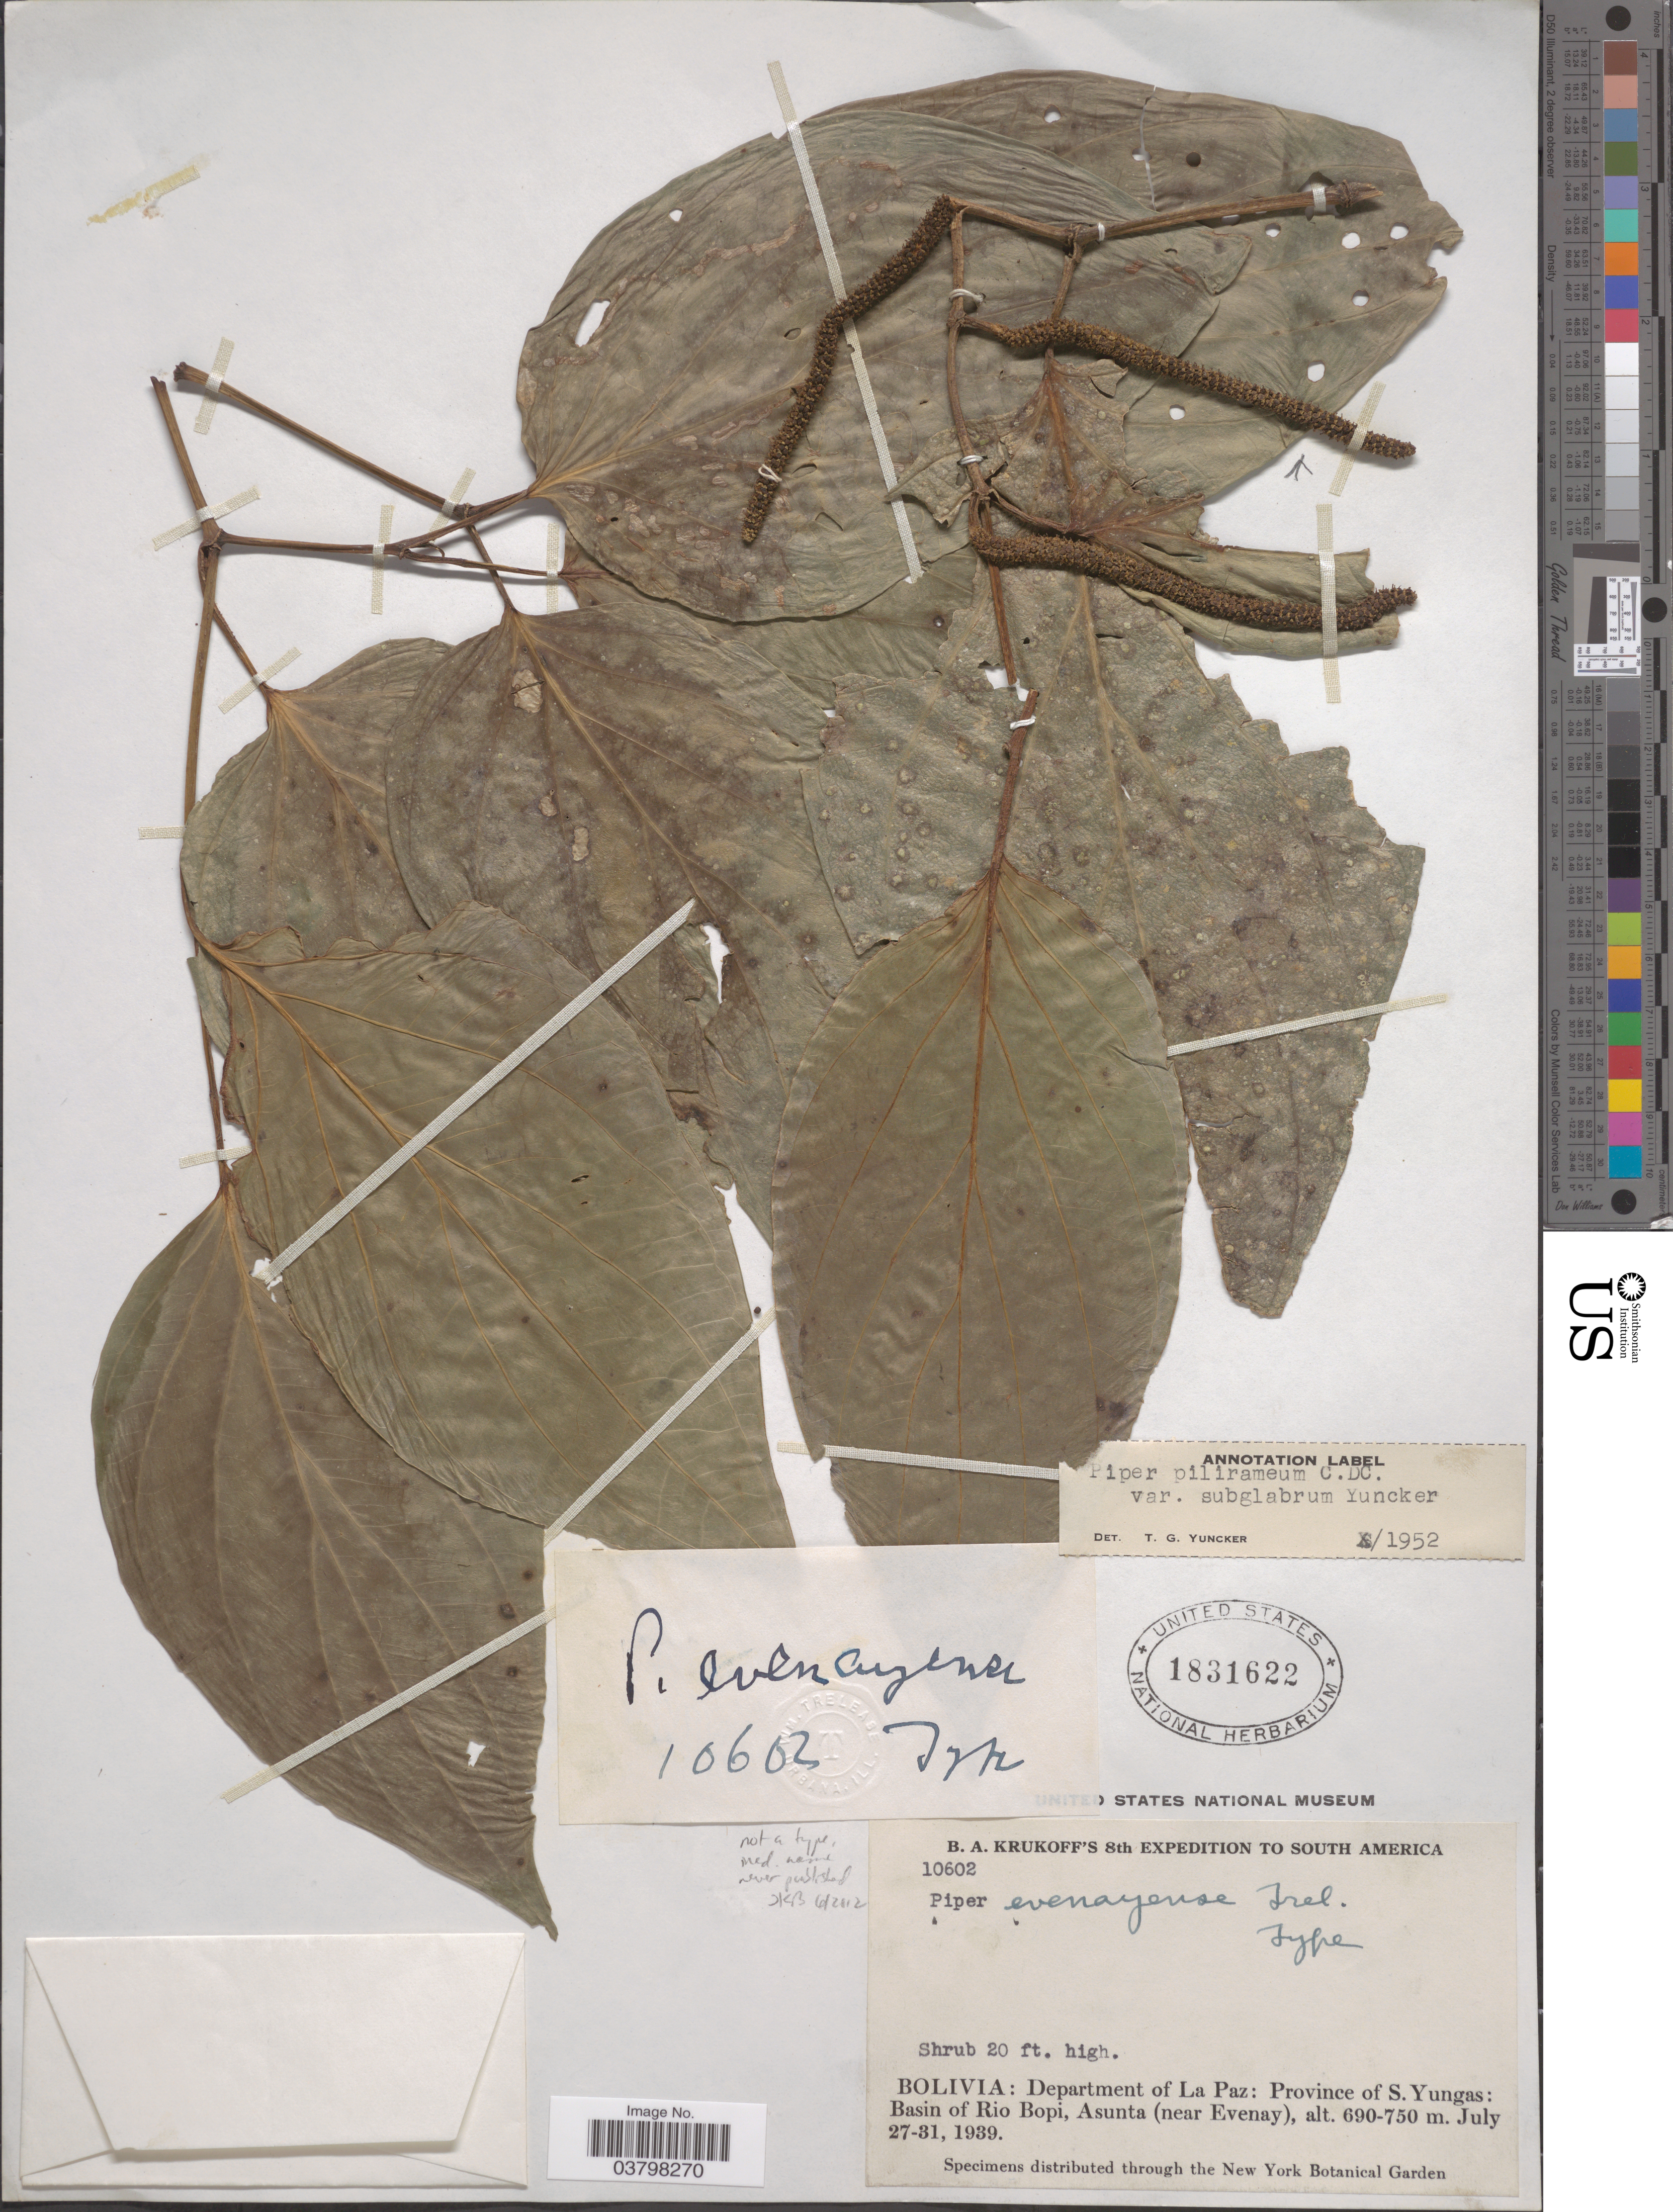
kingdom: Plantae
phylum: Tracheophyta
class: Magnoliopsida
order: Piperales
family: Piperaceae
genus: Peperomia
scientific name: Peperomia pilirameum var. sublgabrum Yunck. ined. 6/2012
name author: Yunck.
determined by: Yuncker, T. G.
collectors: B. A. Krukoff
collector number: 10602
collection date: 1939-07-27/1939-07-31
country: Bolivia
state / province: La Paz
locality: Department of La Paz: Province of S. Yungas: Basin of Rio Bopi, Asunta (near Evenay).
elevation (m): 690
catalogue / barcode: US 1831622